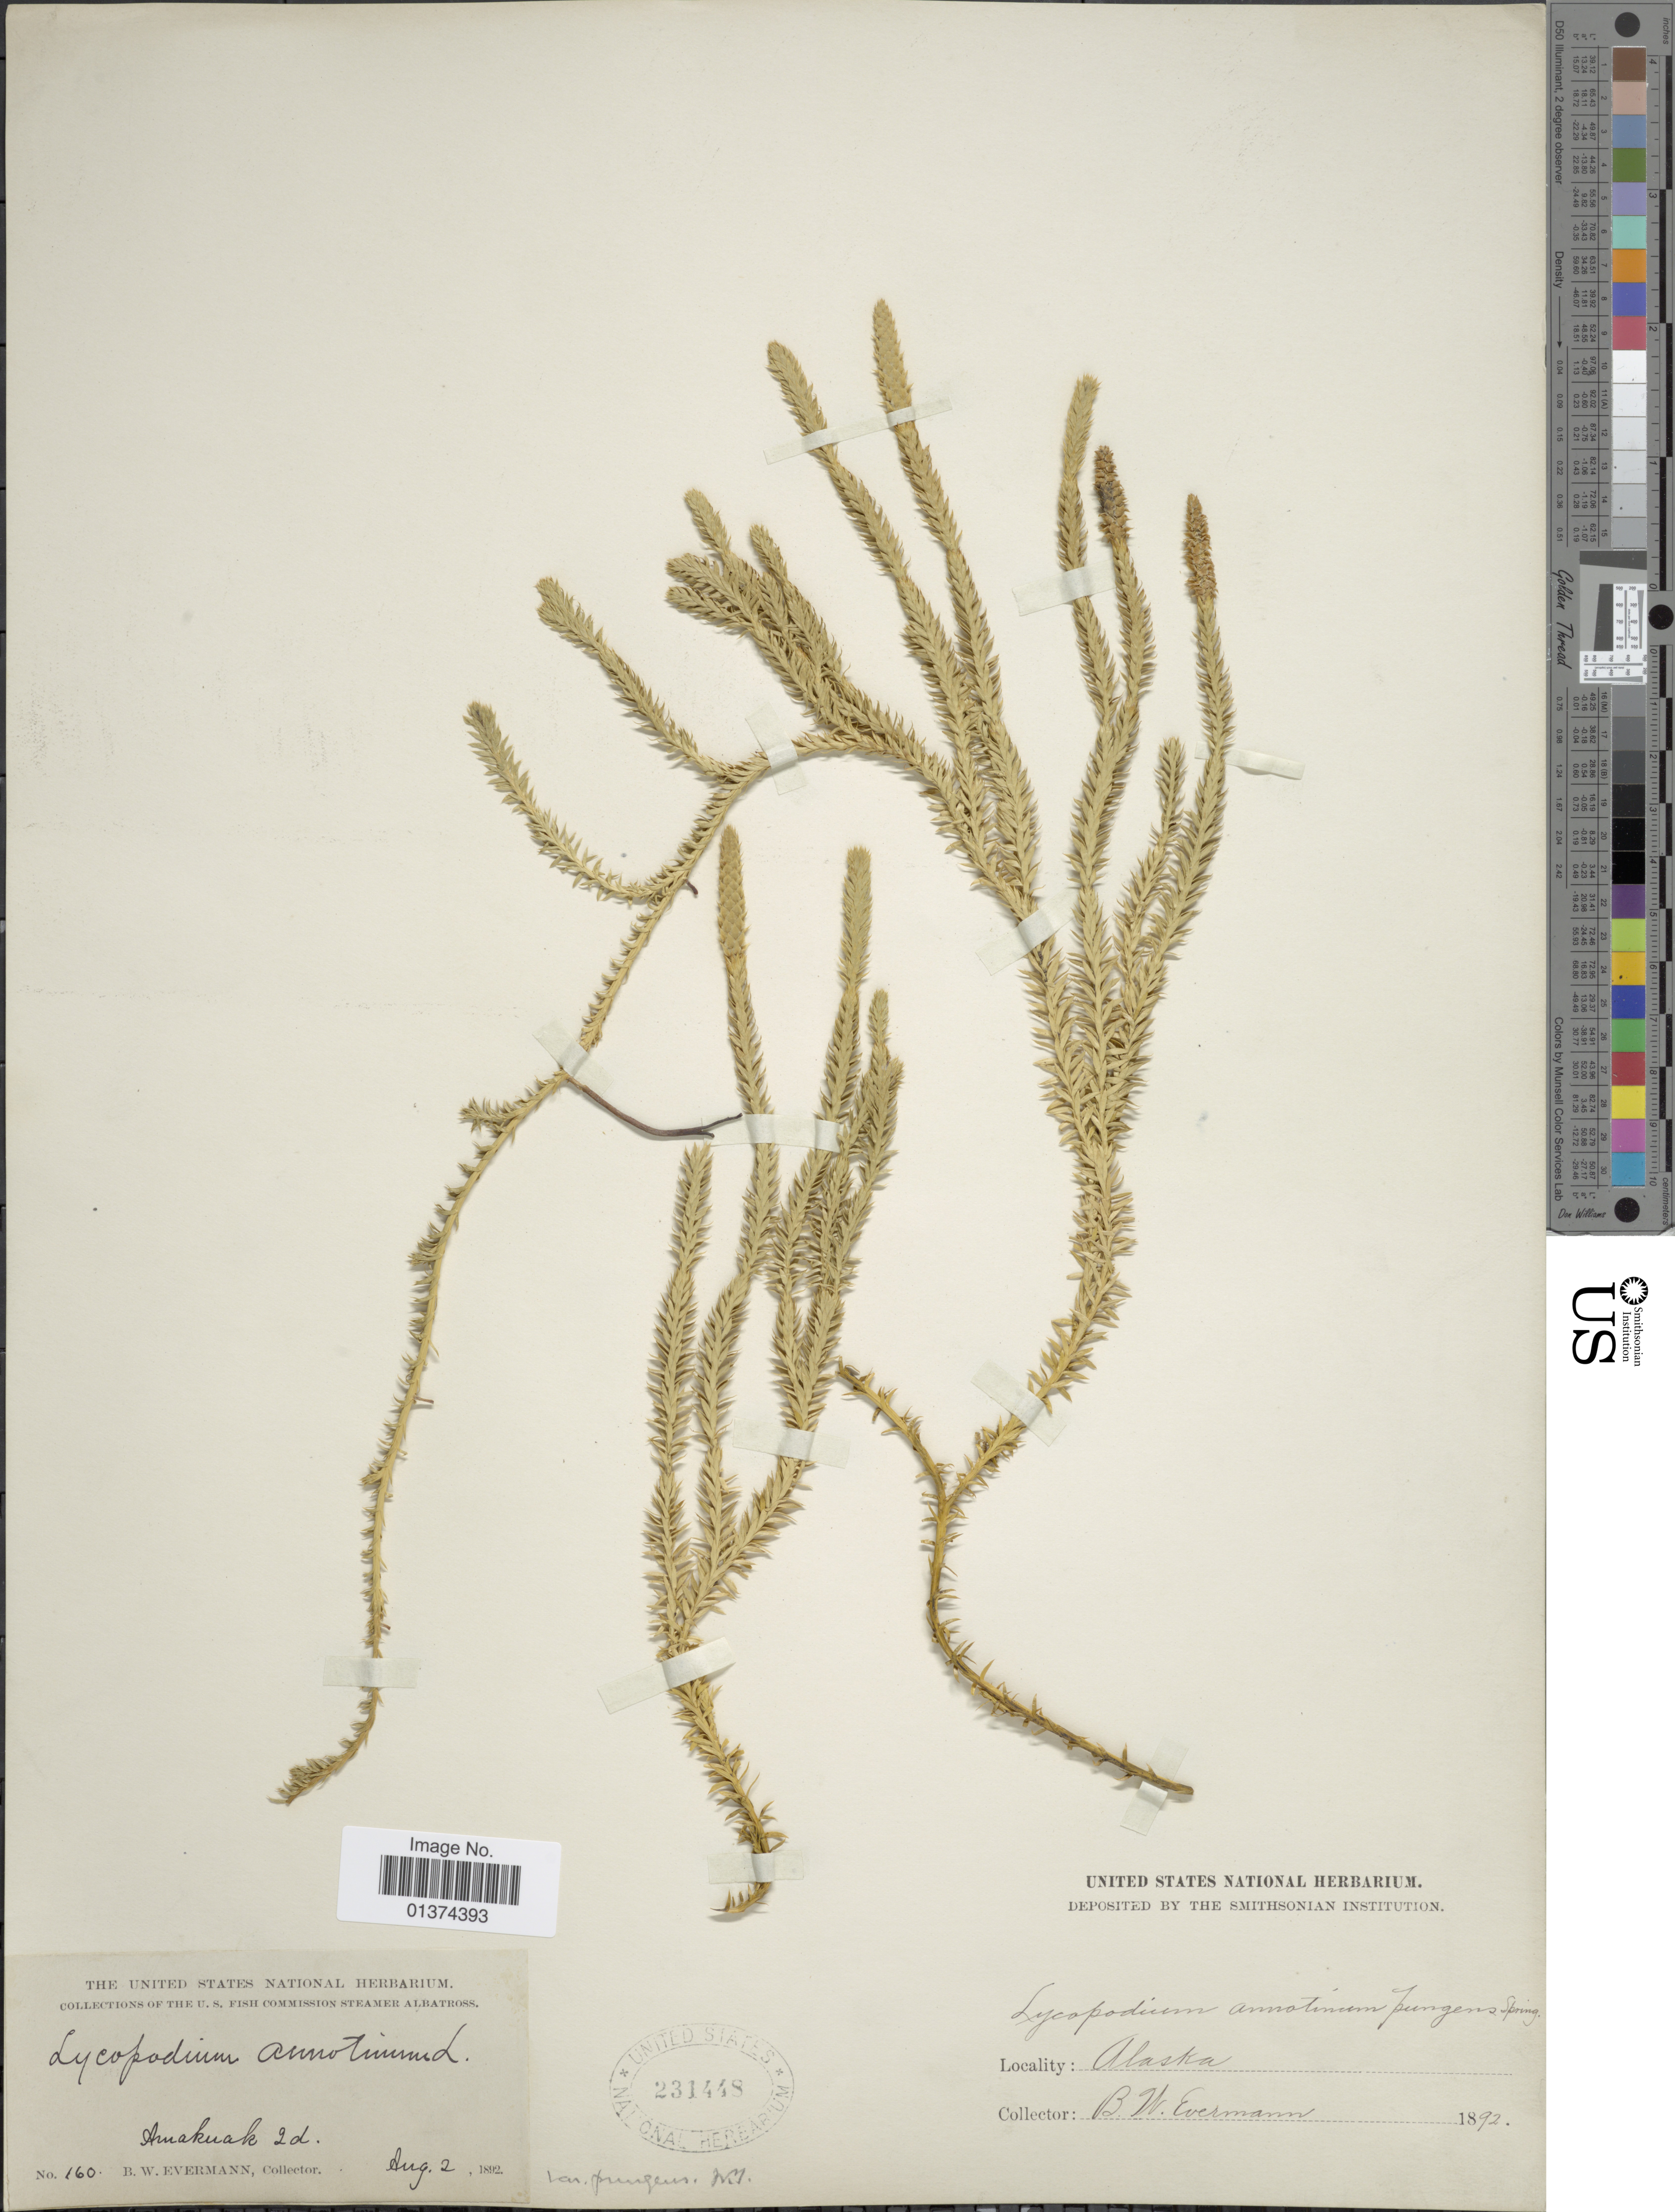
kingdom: Plantae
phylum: Tracheophyta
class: Lycopodiopsida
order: Lycopodiales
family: Lycopodiaceae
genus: Spinulum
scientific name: Spinulum annotinum subsp. annotinum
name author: (L.) A. Haines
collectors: B. W. Evermann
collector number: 160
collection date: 1892-08-02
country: United States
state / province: Alaska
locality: Amakuak Id.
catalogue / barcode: US 231448